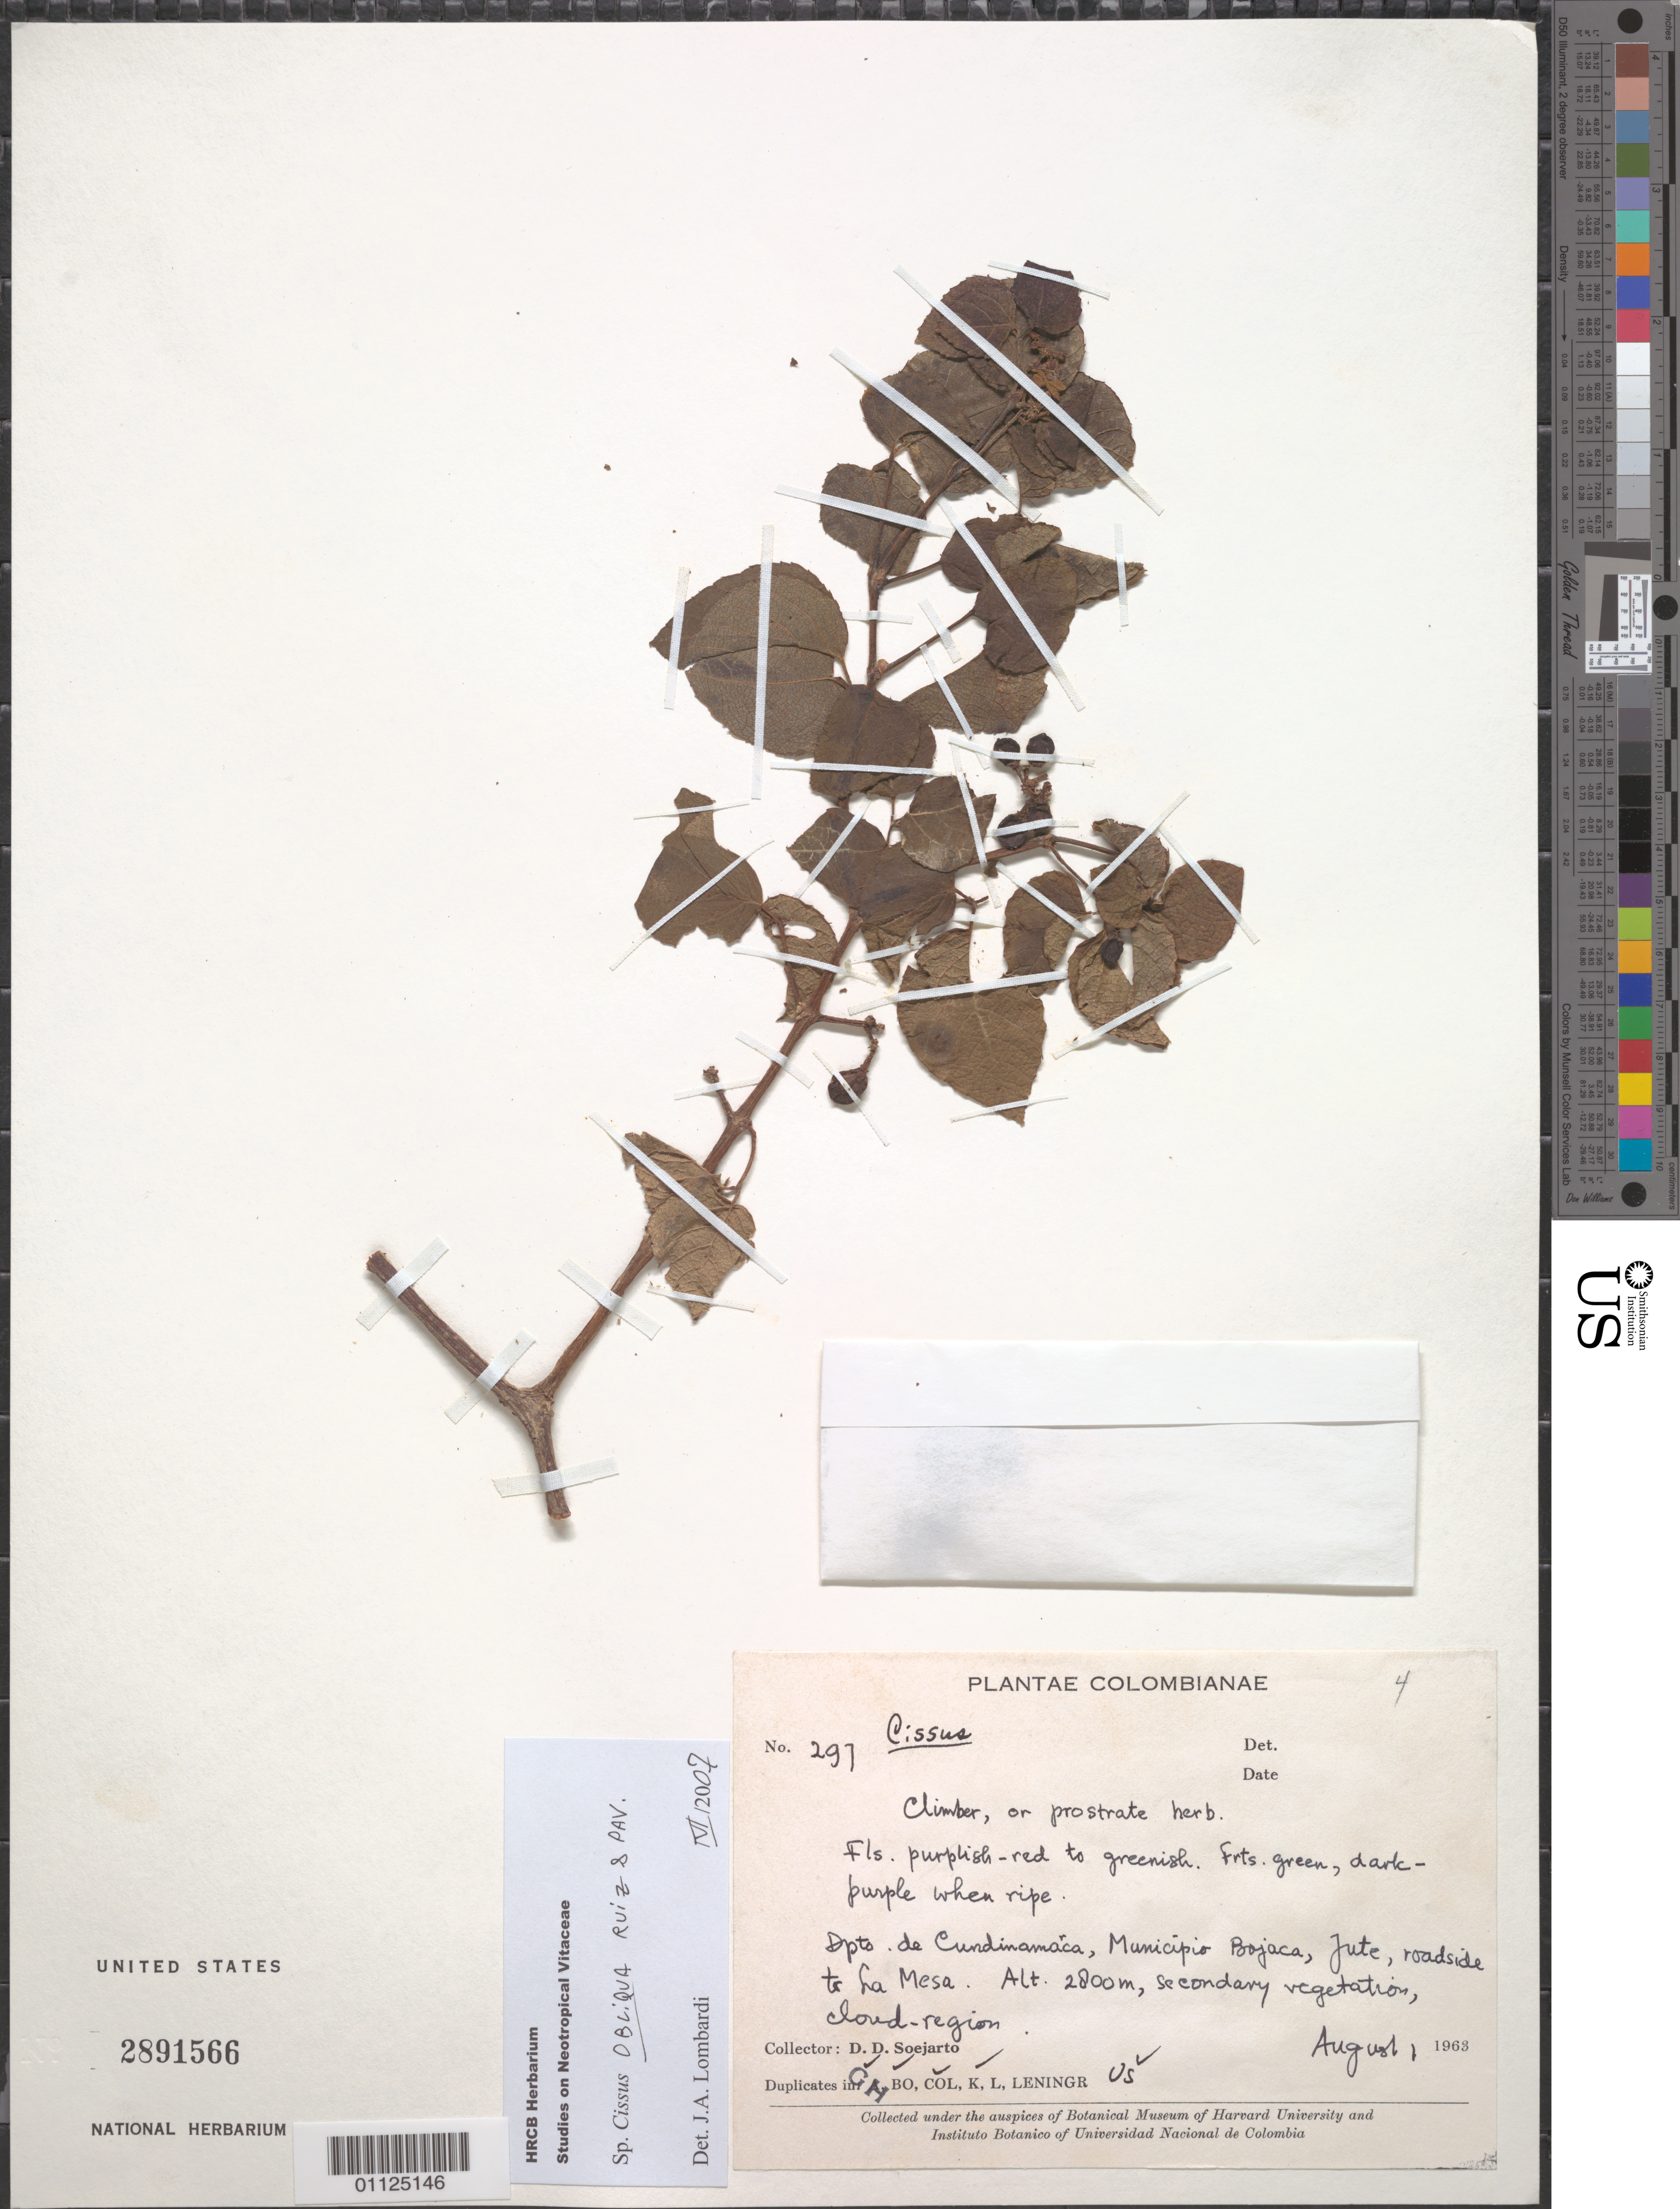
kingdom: Plantae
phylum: Tracheophyta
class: Magnoliopsida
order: Vitales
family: Vitaceae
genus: Cissus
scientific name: Cissus obliqua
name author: Ruiz & Pav.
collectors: D. D. Soejarto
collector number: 297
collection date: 1968-08-01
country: Colombia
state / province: Cundinamarca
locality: Mun. Bojaca, Jute, roadside to La Mesa.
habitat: Climber, or prostate herb.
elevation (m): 2800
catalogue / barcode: US 2891566